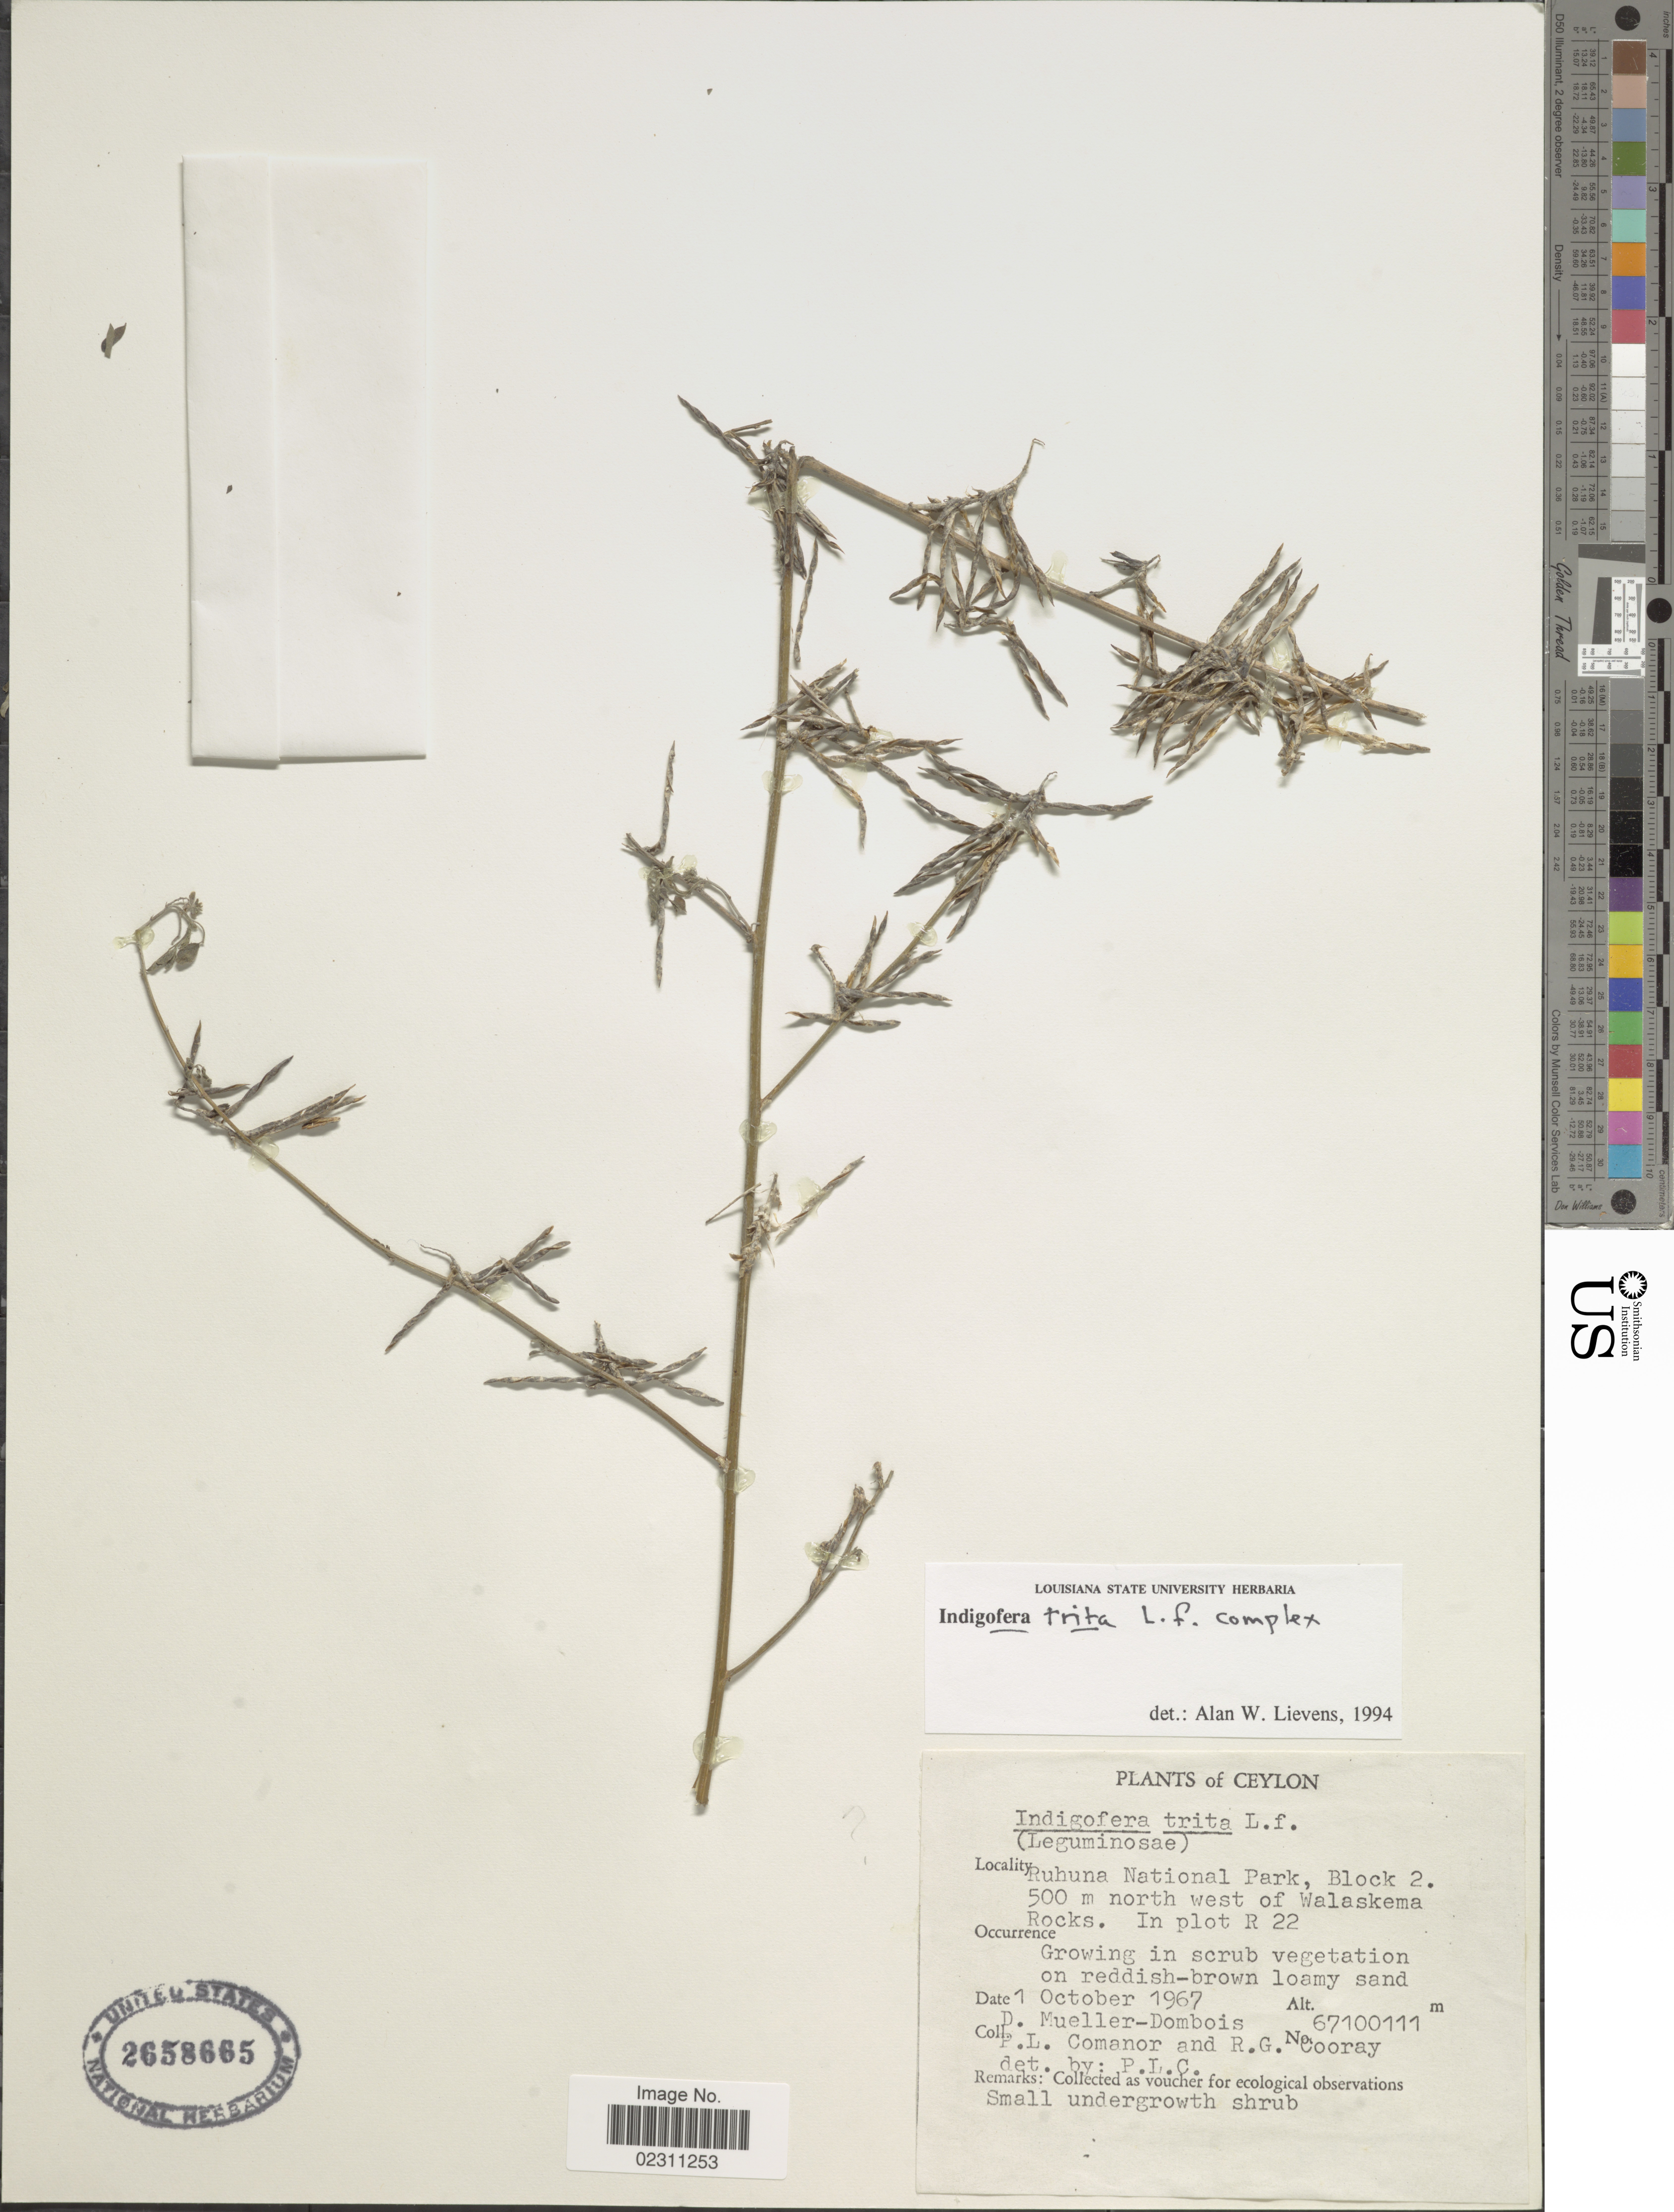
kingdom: Plantae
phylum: Tracheophyta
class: Magnoliopsida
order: Fabales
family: Fabaceae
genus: Indigofera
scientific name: Indigofera trita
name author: L. f.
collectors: D. Mueller-Dombois, P. Comanor & R. Cooray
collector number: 67100111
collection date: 1967-10-01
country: Sri Lanka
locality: Ceylon. Ruhuna National Park, Block 2. 500 m north west of Walaskema Rocks. In plot R 22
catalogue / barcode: US 2658665